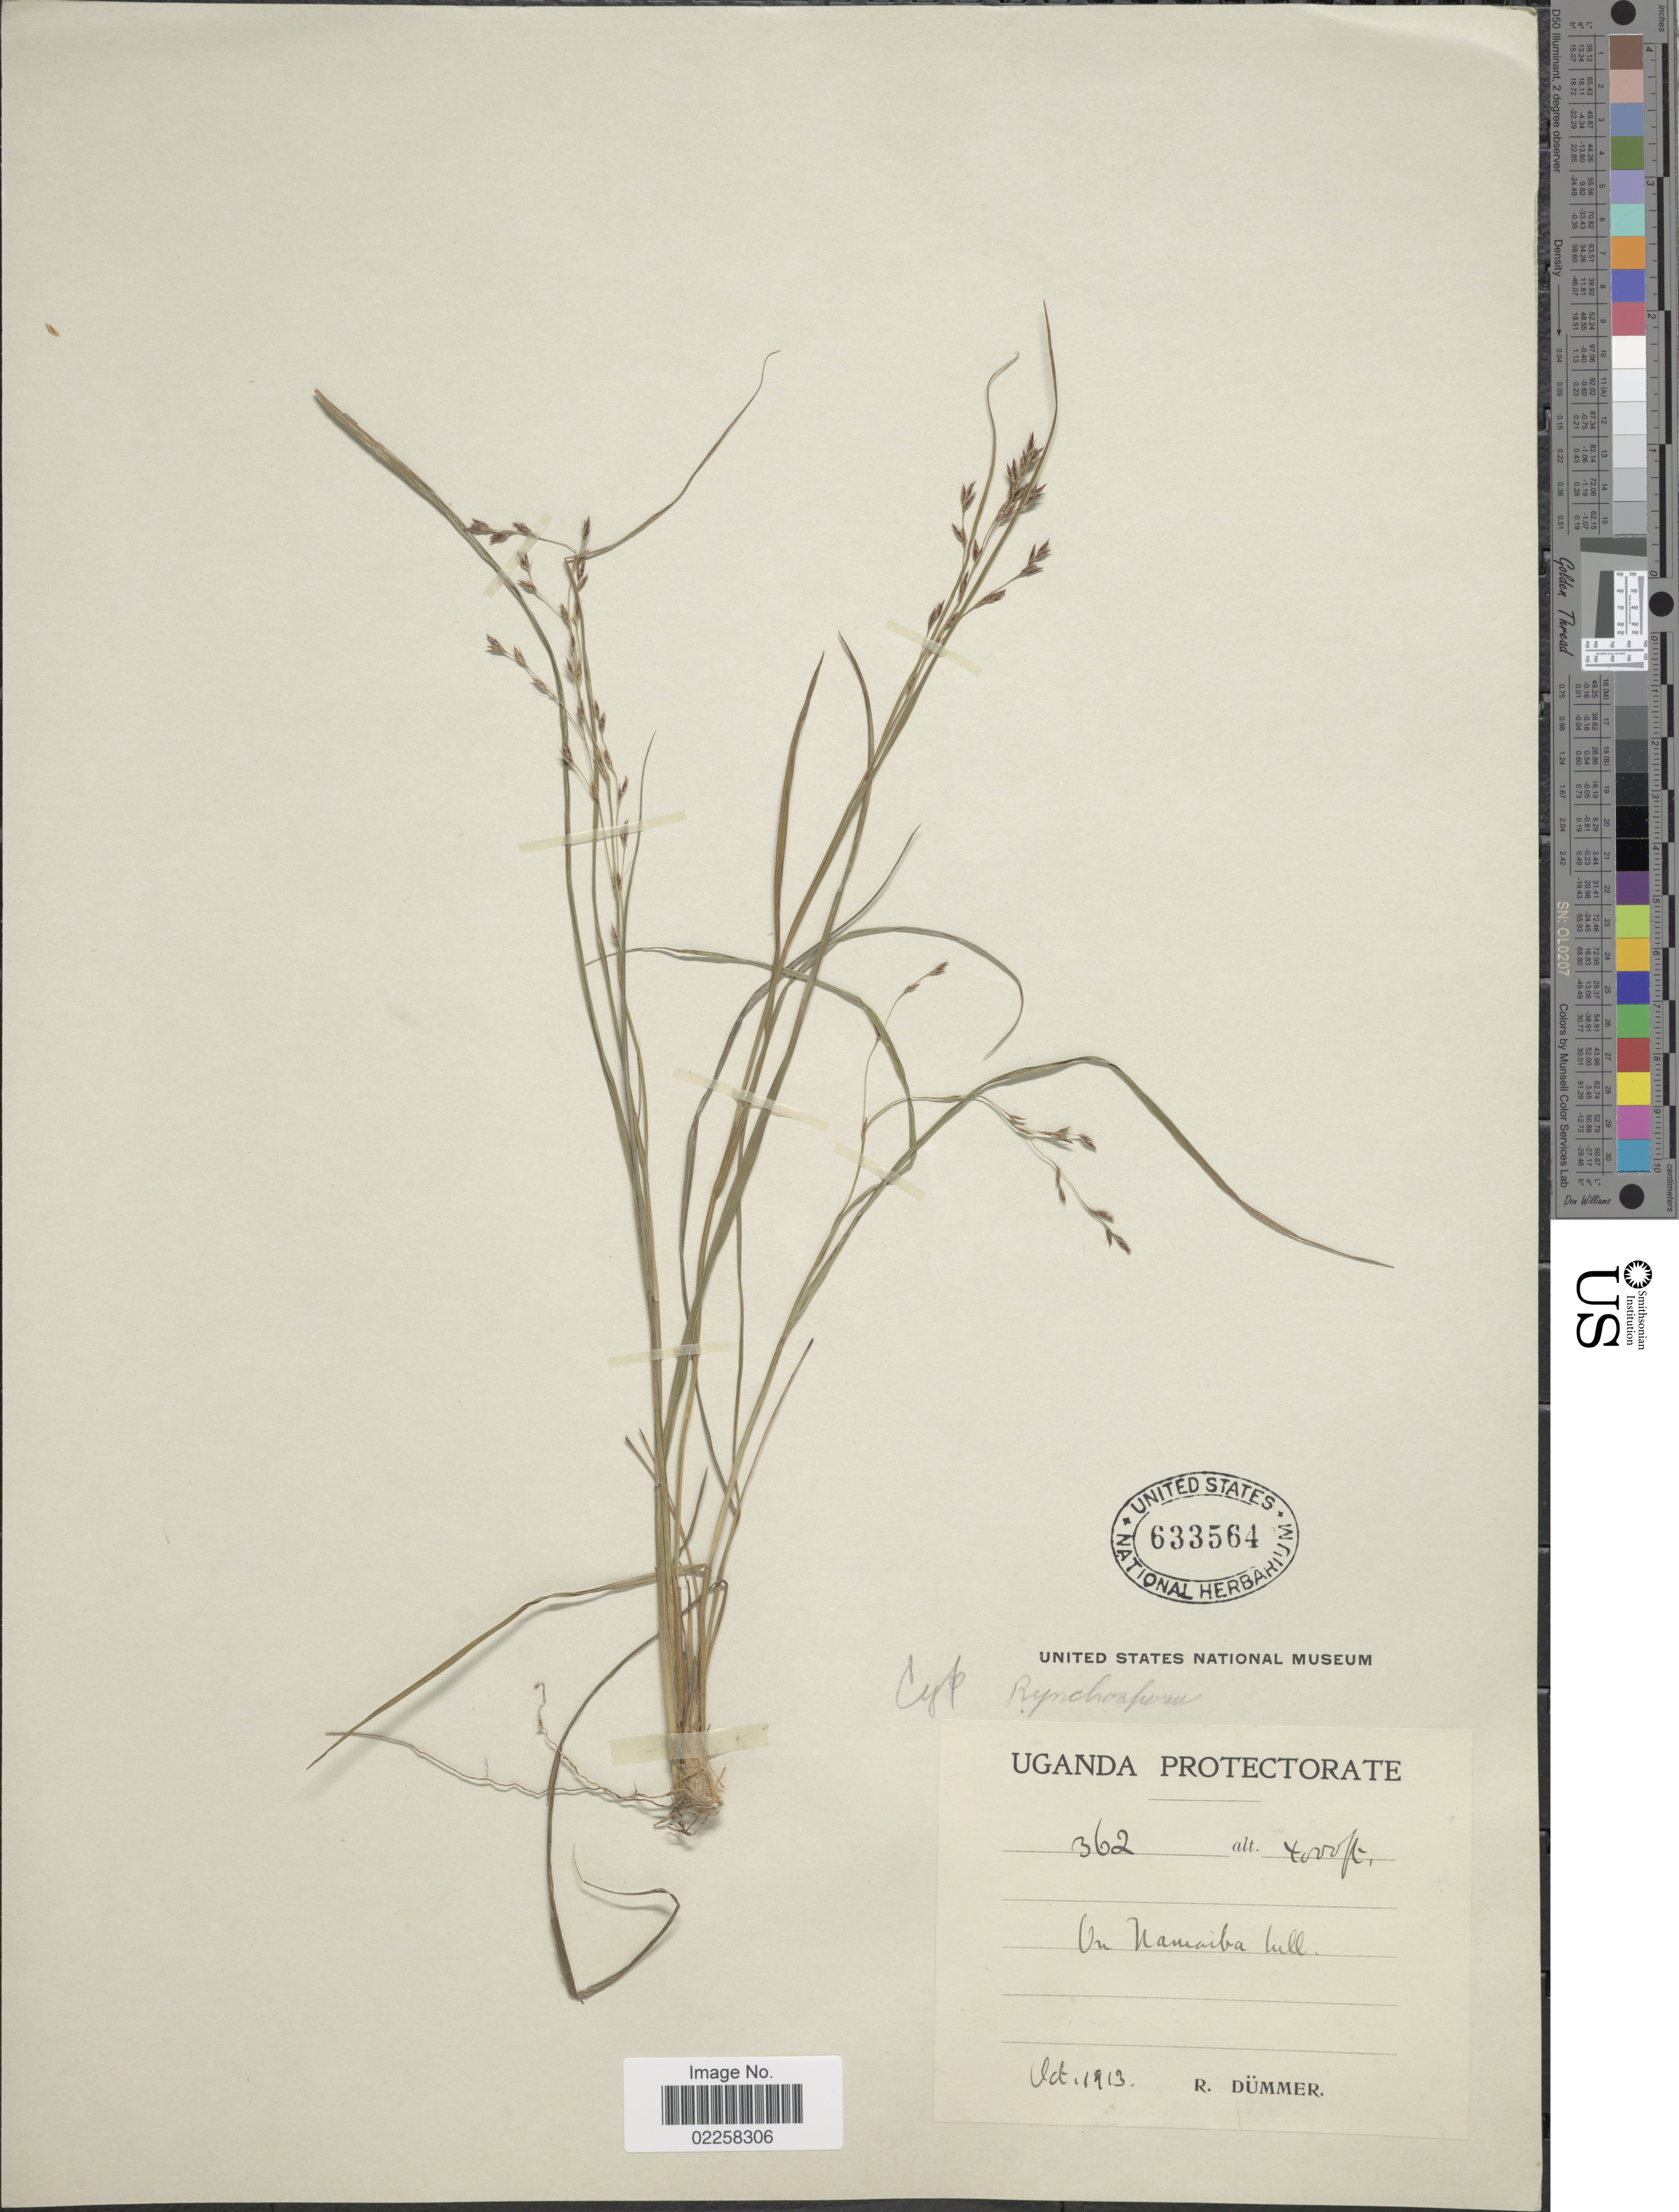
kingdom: Plantae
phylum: Tracheophyta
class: Liliopsida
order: Poales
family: Cyperaceae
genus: Scleria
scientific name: Scleria woodii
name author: C.B. Clarke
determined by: Strong, Mark T., (BOT), Smithsonian Institution - National Museum of Natural History (UNITED STATES)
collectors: R. A. Dümmer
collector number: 362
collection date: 1913-10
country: Uganda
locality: On Namaiba Hill.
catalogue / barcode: US 633564